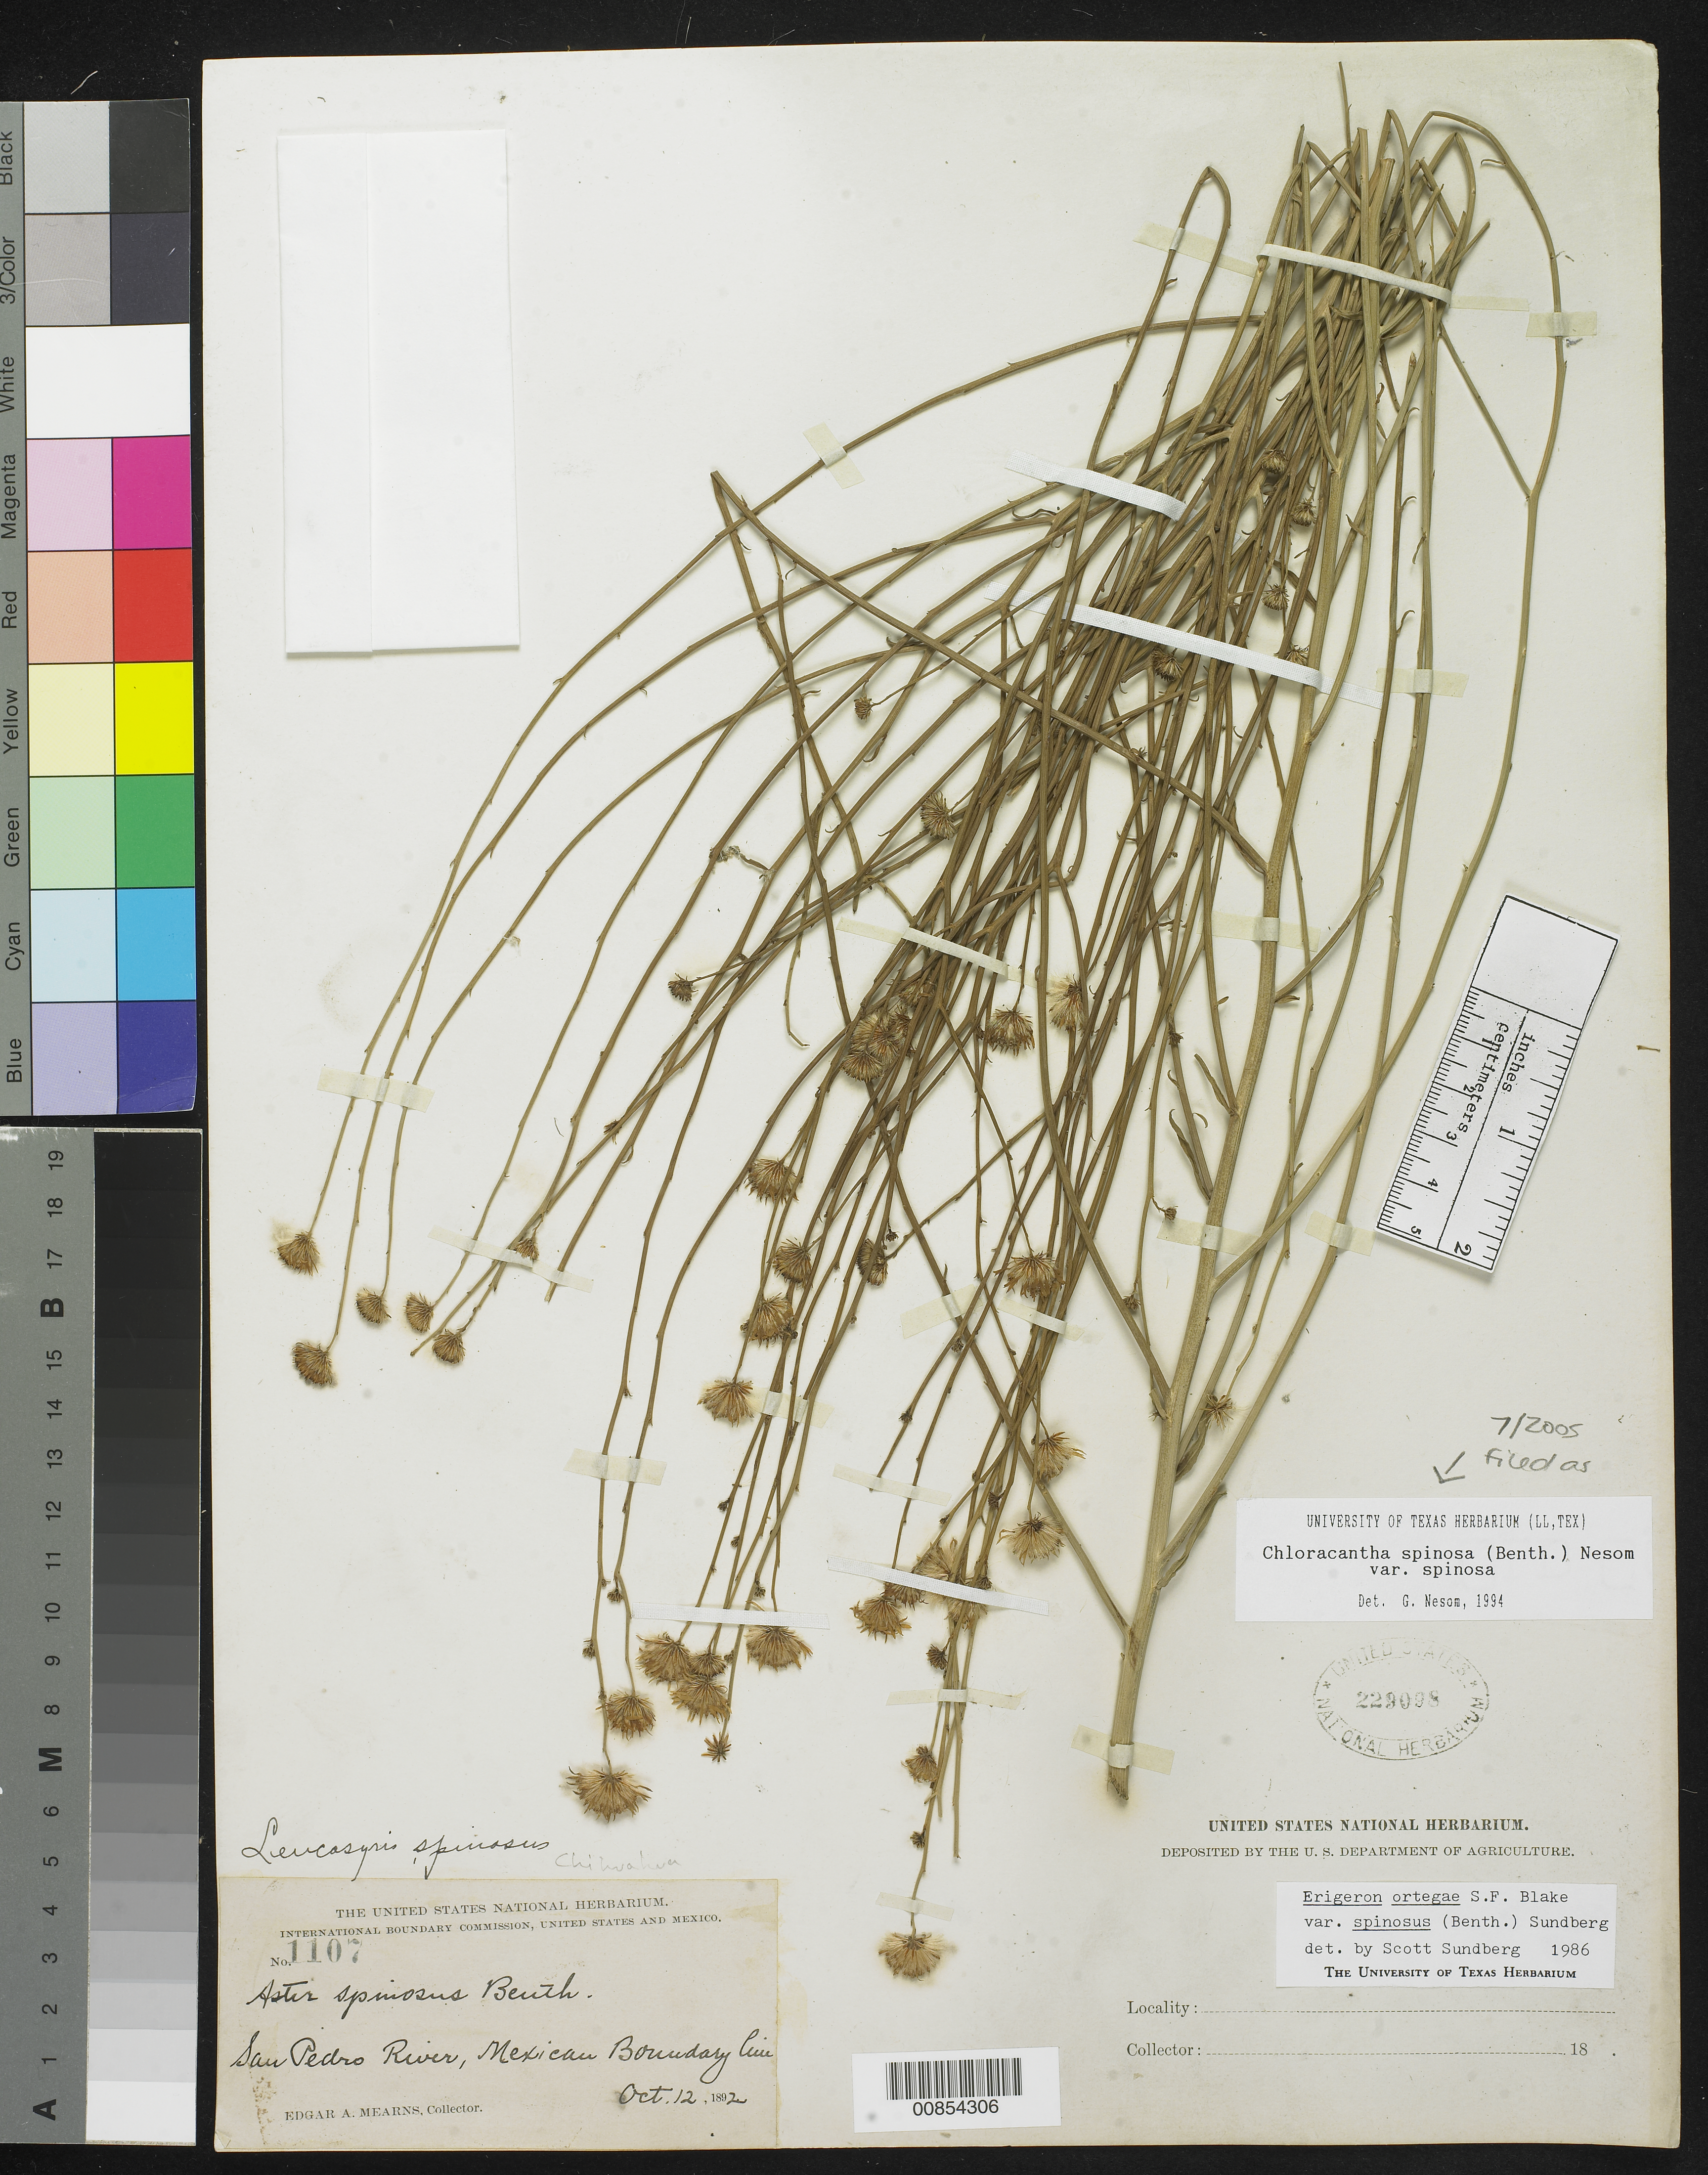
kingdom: Plantae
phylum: Tracheophyta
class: Magnoliopsida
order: Asterales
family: Asteraceae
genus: Chloracantha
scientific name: Chloracantha spinosa var. spinosa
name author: (Benth.) G.L. Nesom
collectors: E. A. Mearns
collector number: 1107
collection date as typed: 12 Oct 1892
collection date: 1892-10-12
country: Mexico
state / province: Chihuahua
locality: San Pedro River, Mexican Boundary line.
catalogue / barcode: US 229098